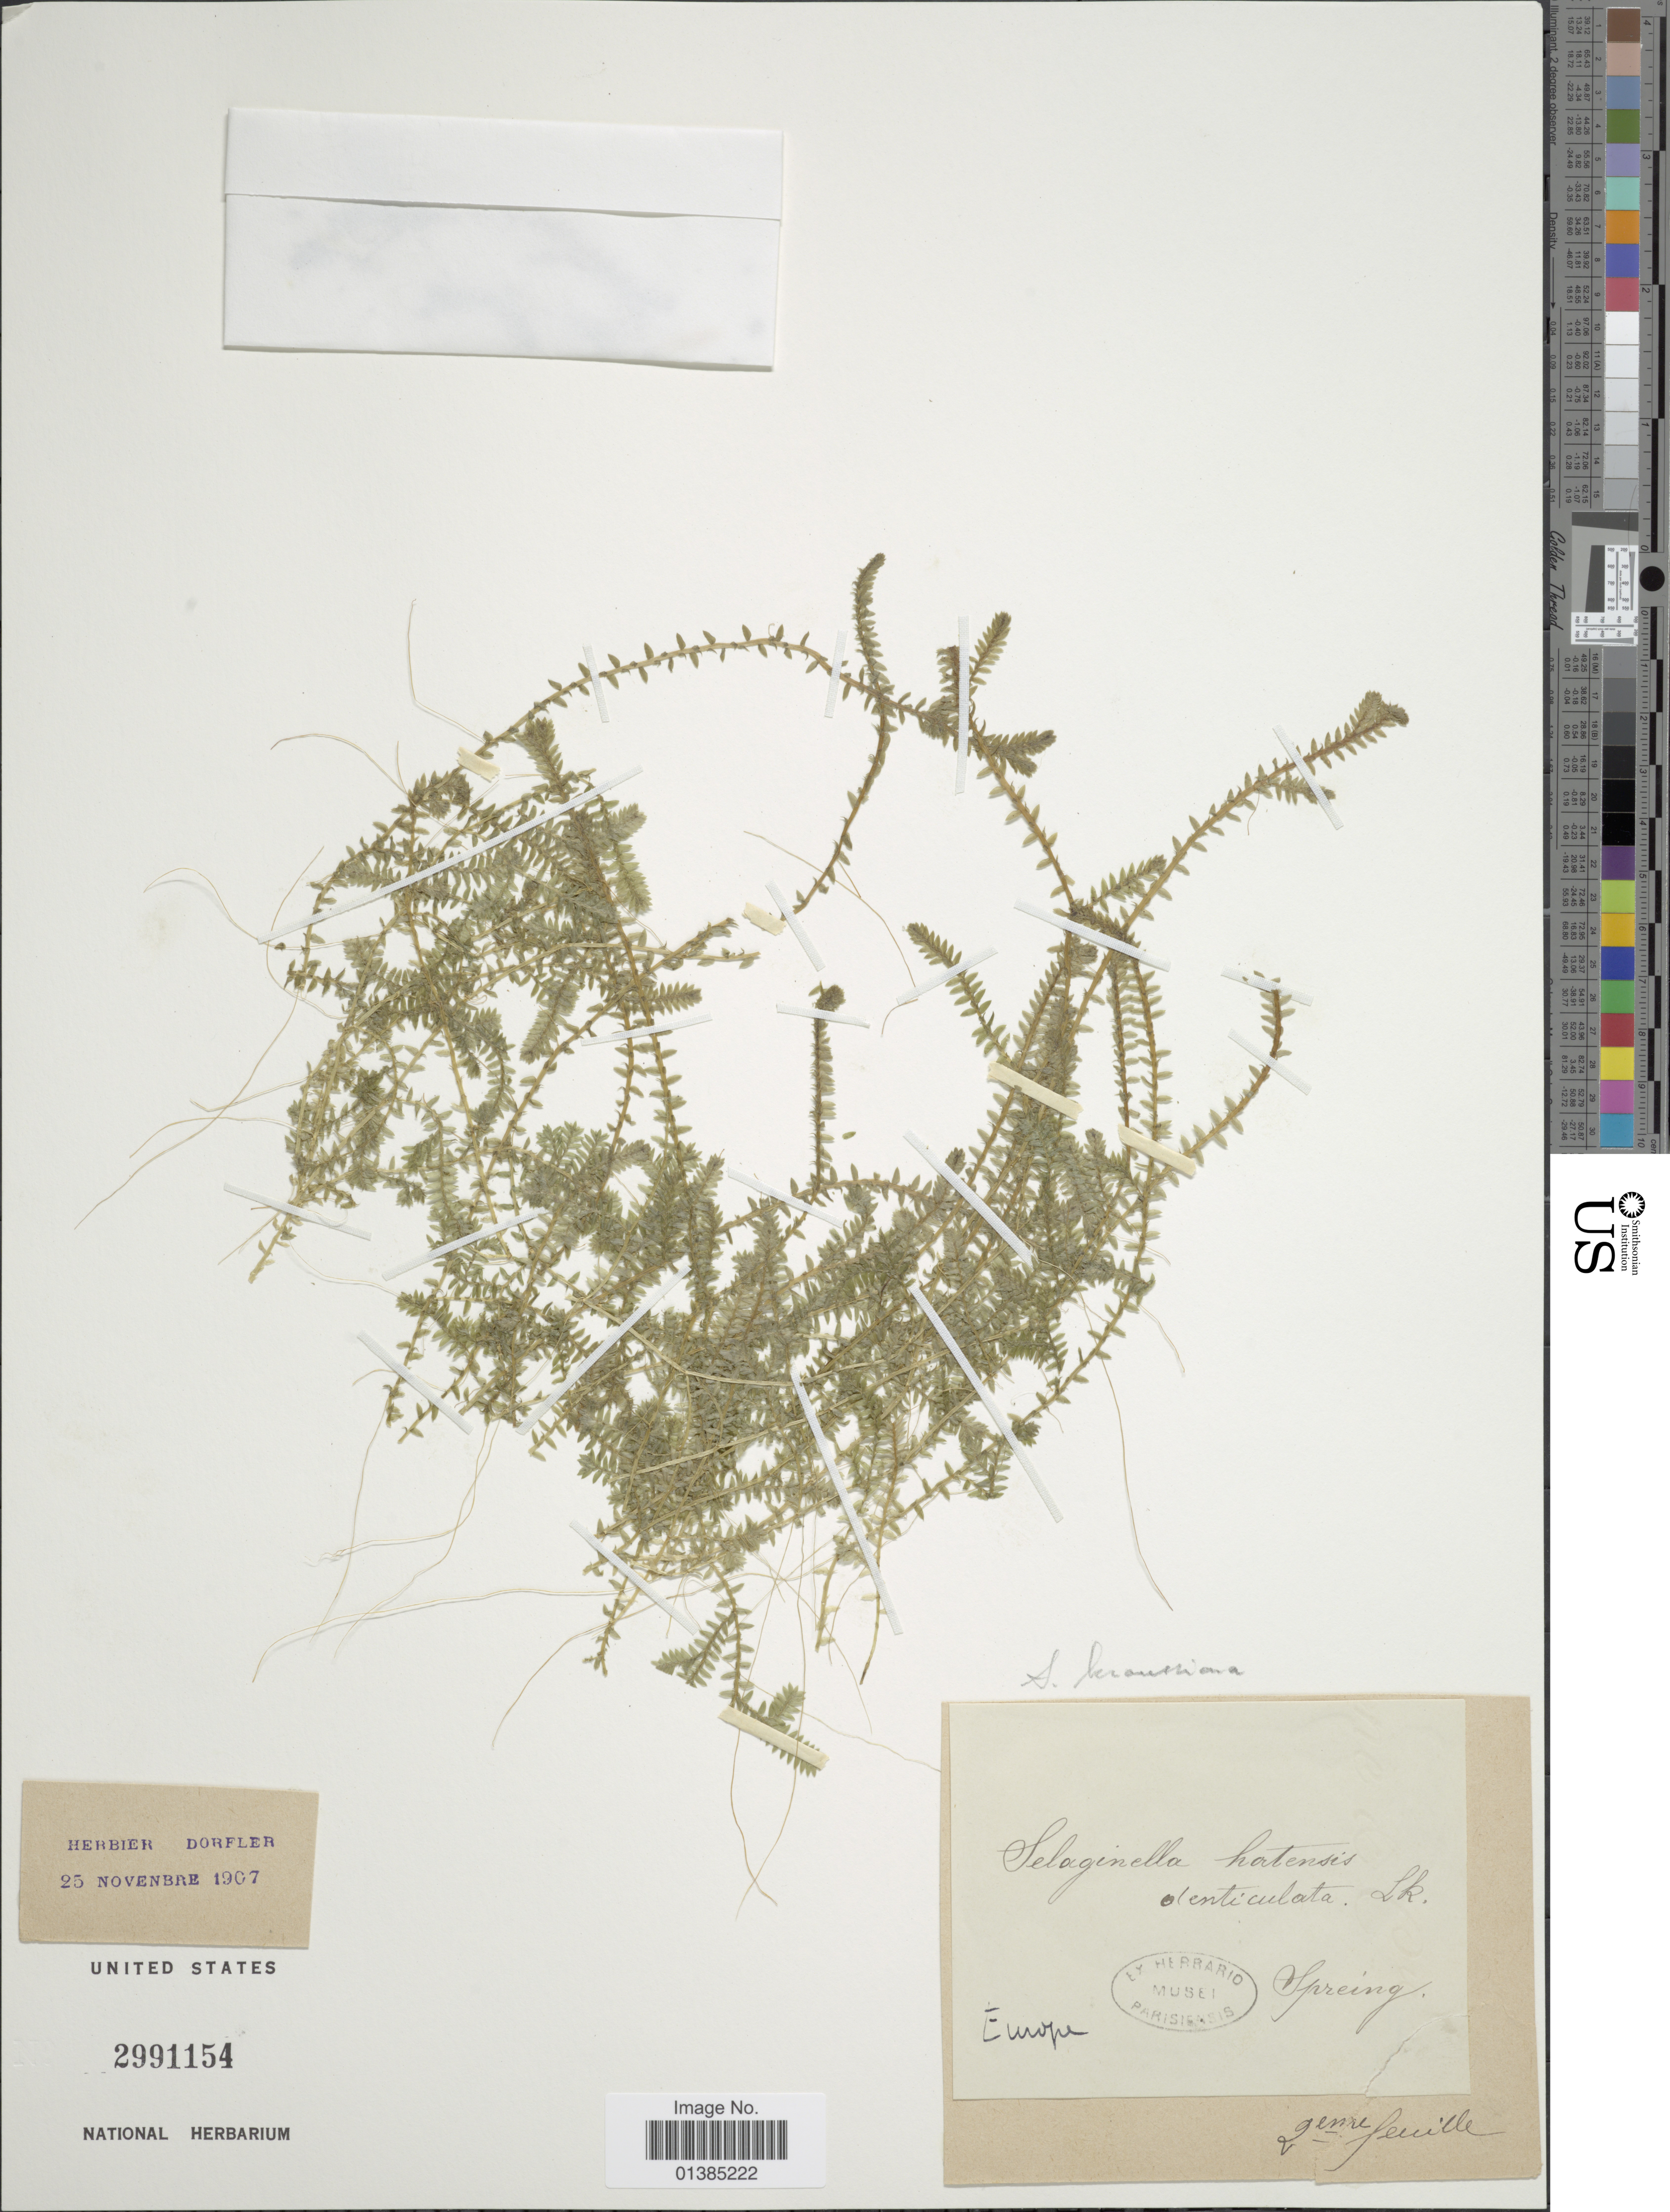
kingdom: Plantae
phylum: Tracheophyta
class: Lycopodiopsida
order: Selaginellales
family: Selaginellaceae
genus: Selaginella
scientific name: Selaginella kraussiana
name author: (Kunze) A. Braun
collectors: Spreing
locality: Europe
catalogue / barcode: US 2991154